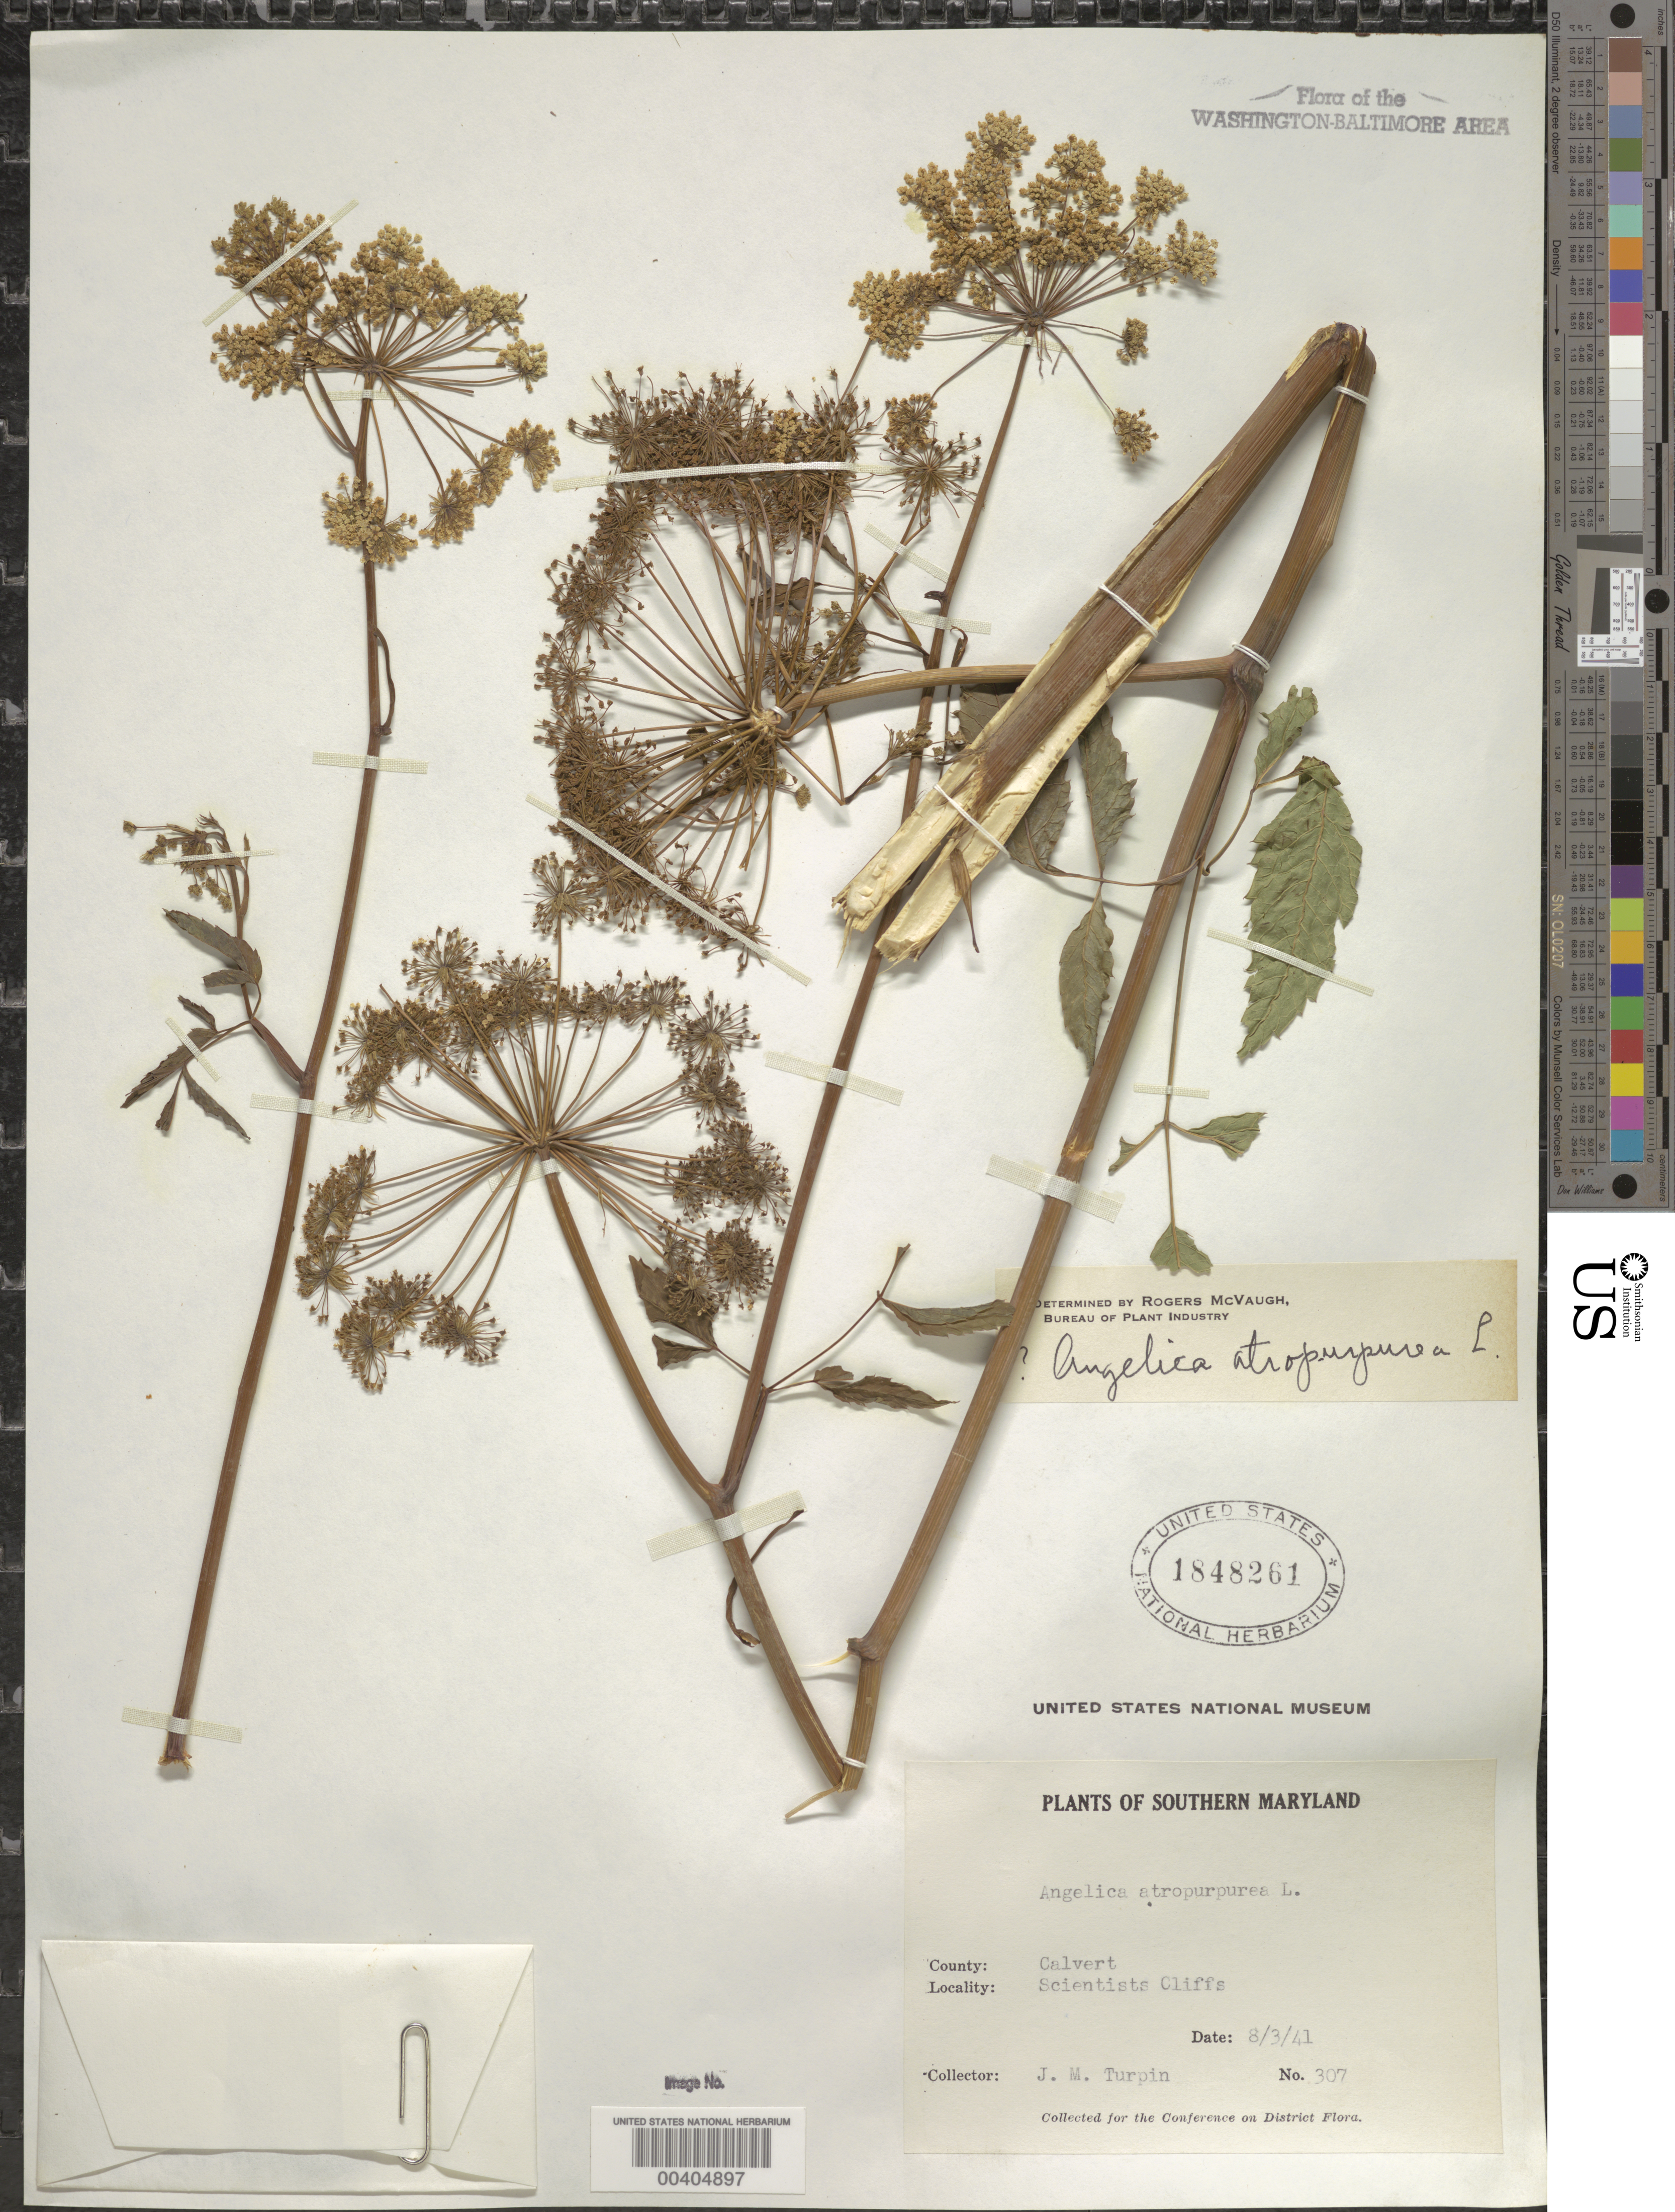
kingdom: Plantae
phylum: Tracheophyta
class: Magnoliopsida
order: Apiales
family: Apiaceae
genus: Angelica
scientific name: Angelica atropurpurea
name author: L.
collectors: J. M. Turpin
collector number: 307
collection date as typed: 03 Aug 1941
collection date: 1941-08-03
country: United States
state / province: Maryland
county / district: Calvert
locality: Scientists cliffs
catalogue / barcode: US 1848261